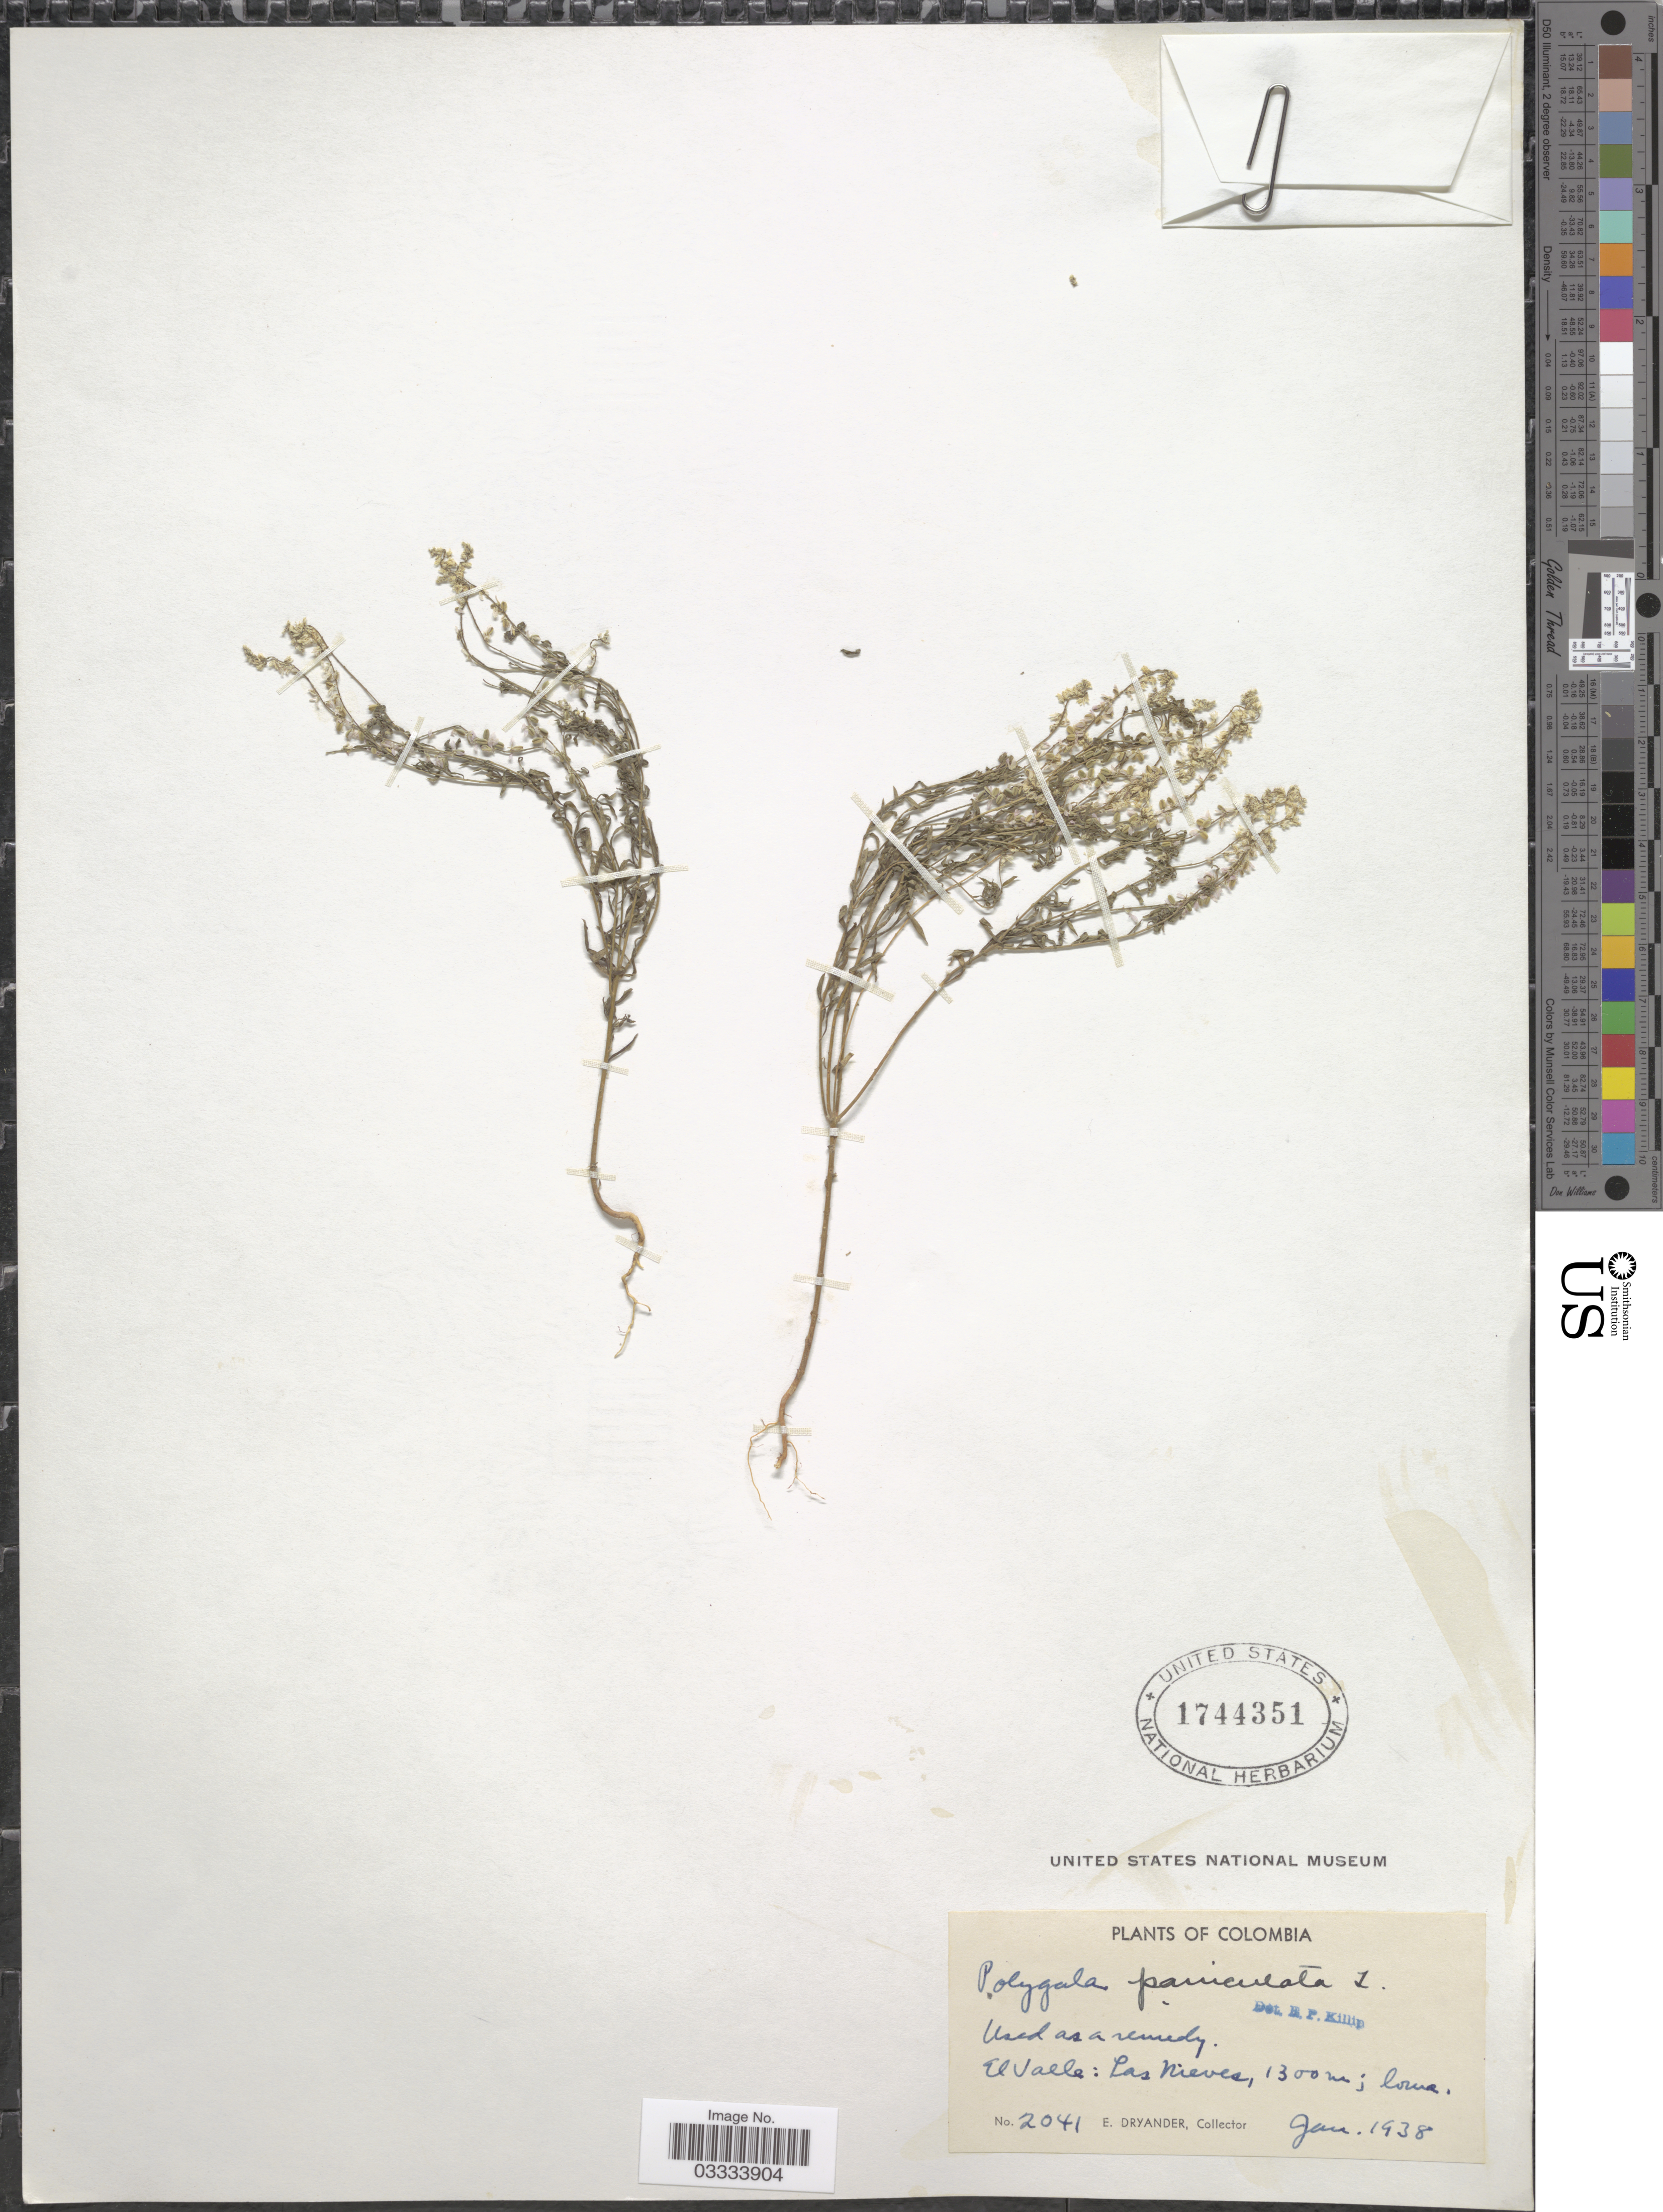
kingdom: Plantae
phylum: Tracheophyta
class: Magnoliopsida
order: Fabales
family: Polygalaceae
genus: Polygala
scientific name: Polygala paniculata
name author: L.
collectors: E. Dryander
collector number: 2041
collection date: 1938-01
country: Colombia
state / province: Valle del Cauca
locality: El Valle: Las Nieves.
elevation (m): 1300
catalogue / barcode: US 1744351